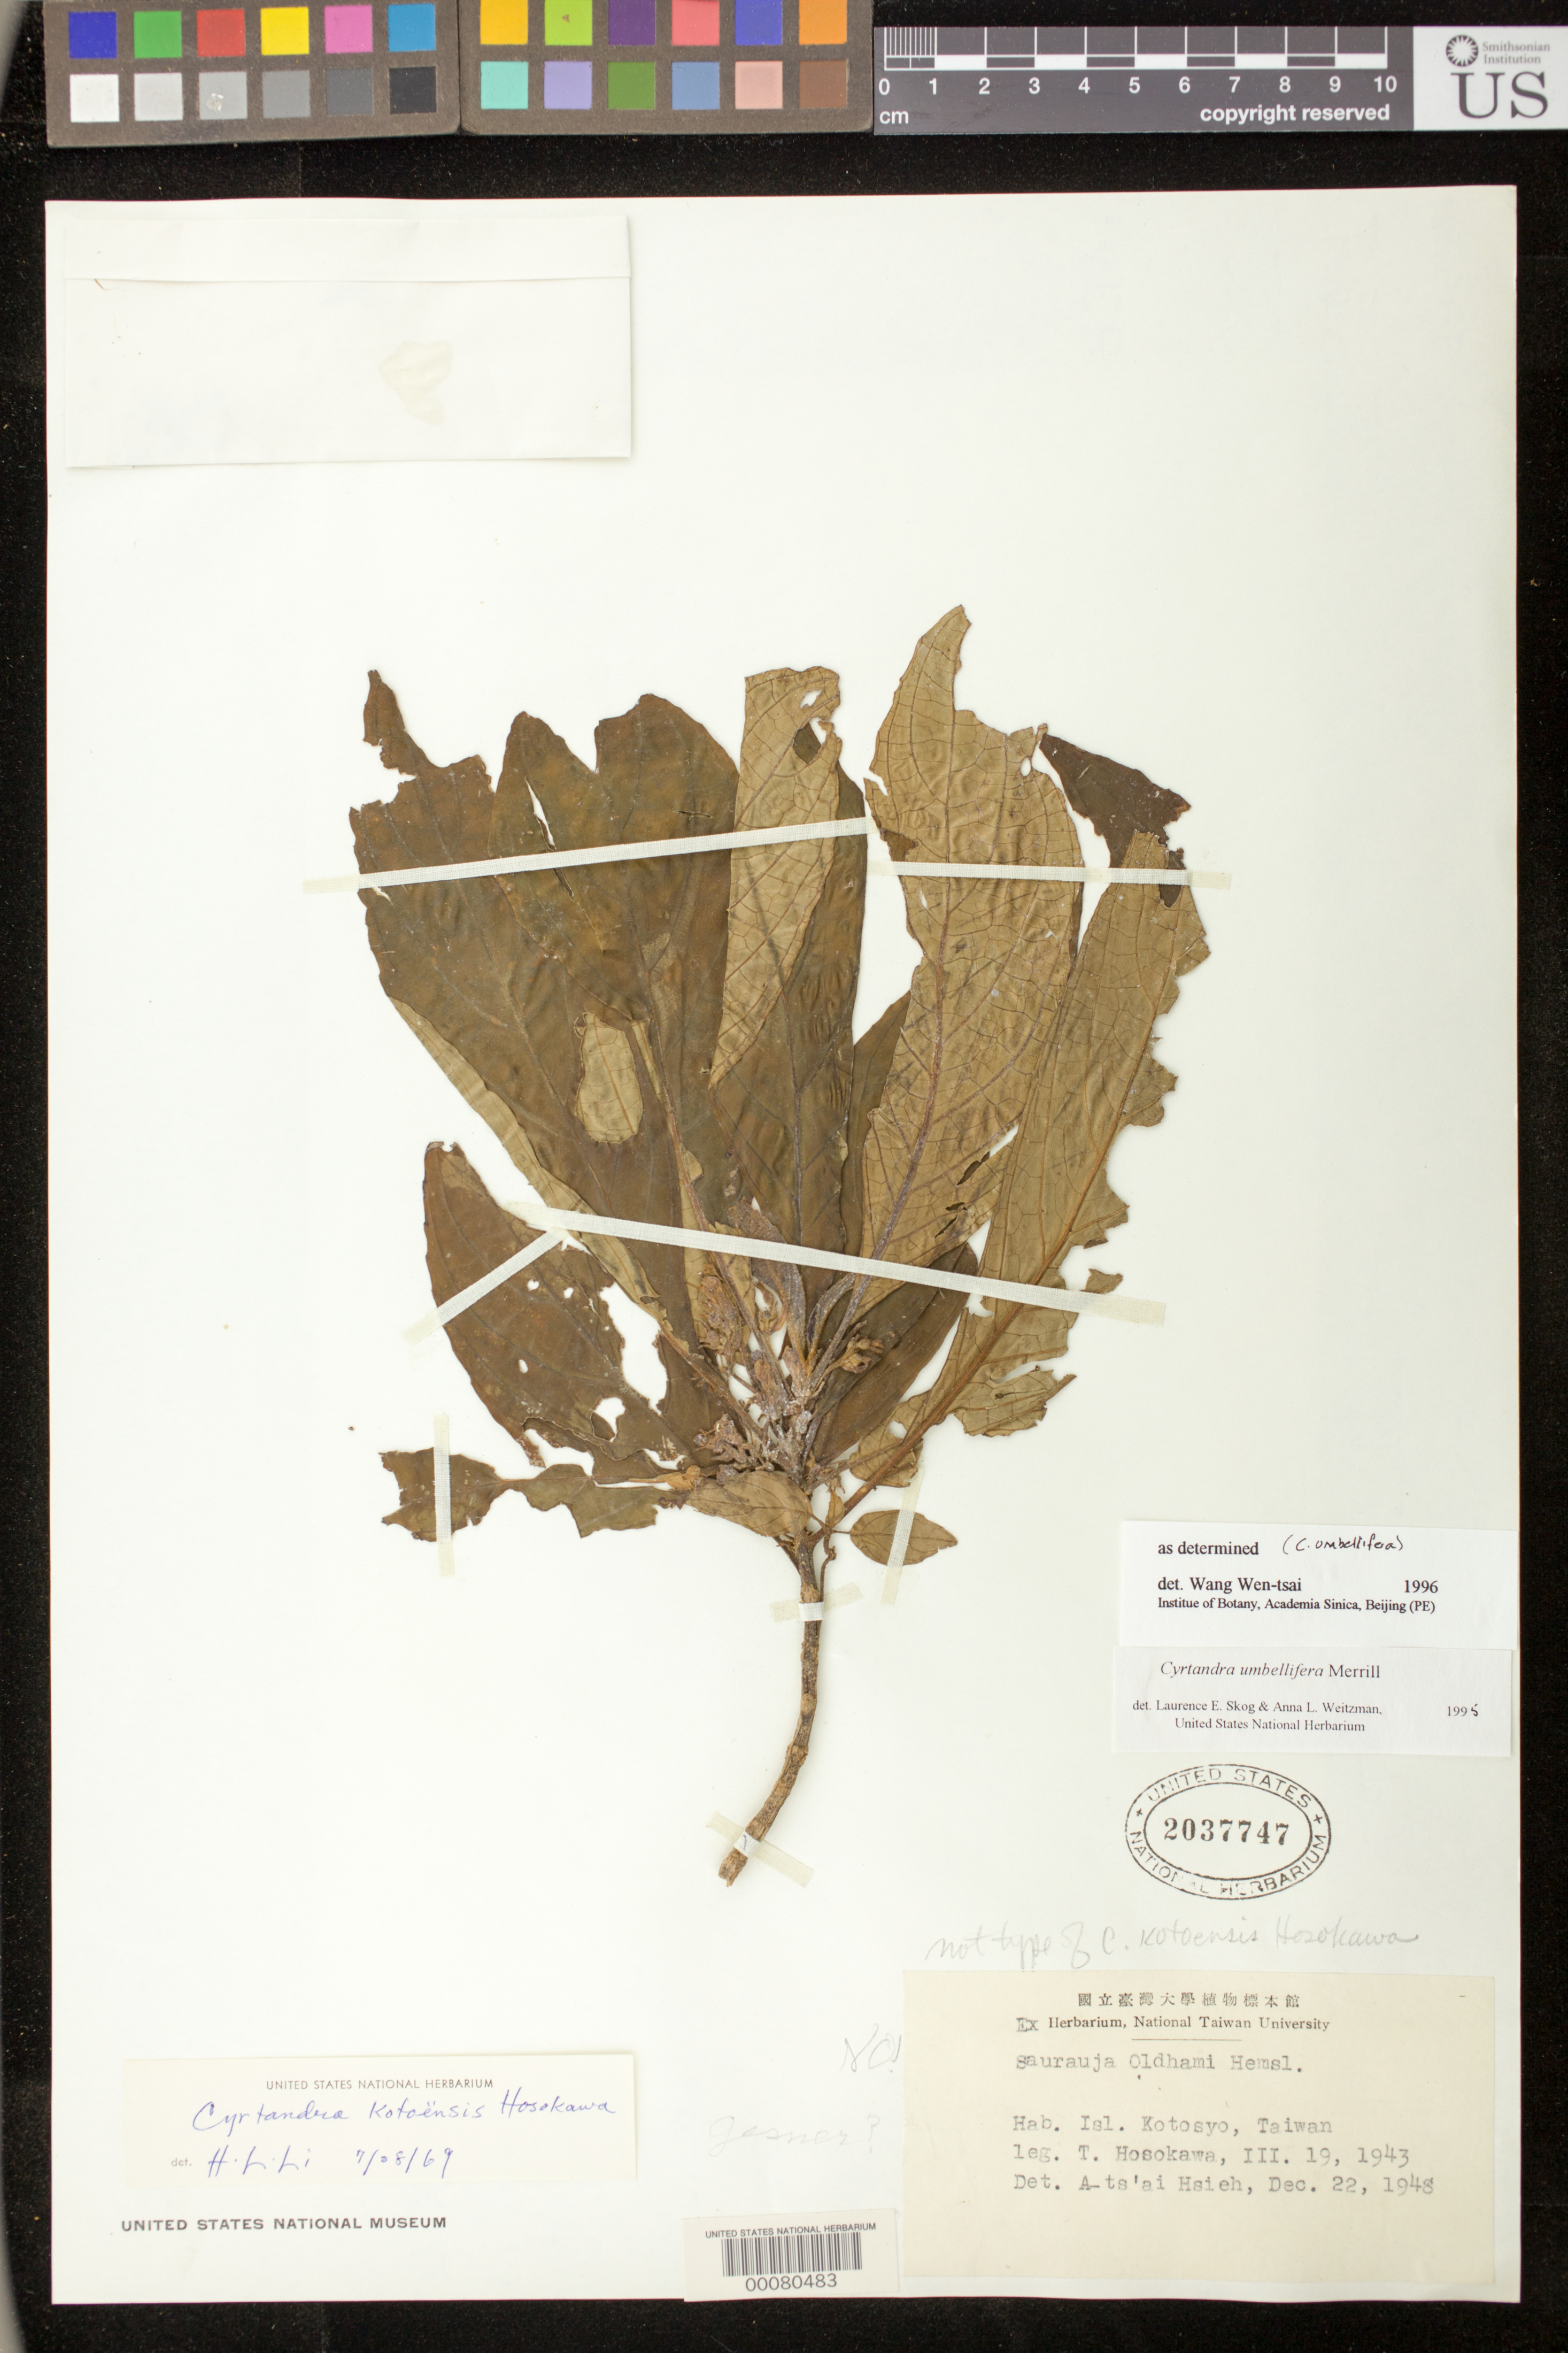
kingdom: Plantae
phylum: Tracheophyta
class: Magnoliopsida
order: Lamiales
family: Gesneriaceae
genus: Cyrtandra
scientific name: Cyrtandra kotoensis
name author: Hosok.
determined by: Li, H. L.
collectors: T. Hosokawa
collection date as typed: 19 Mar 1943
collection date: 1943-03-19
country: Taiwan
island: Taiwan [Formosa]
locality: Island kotosyo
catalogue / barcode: US 2037747